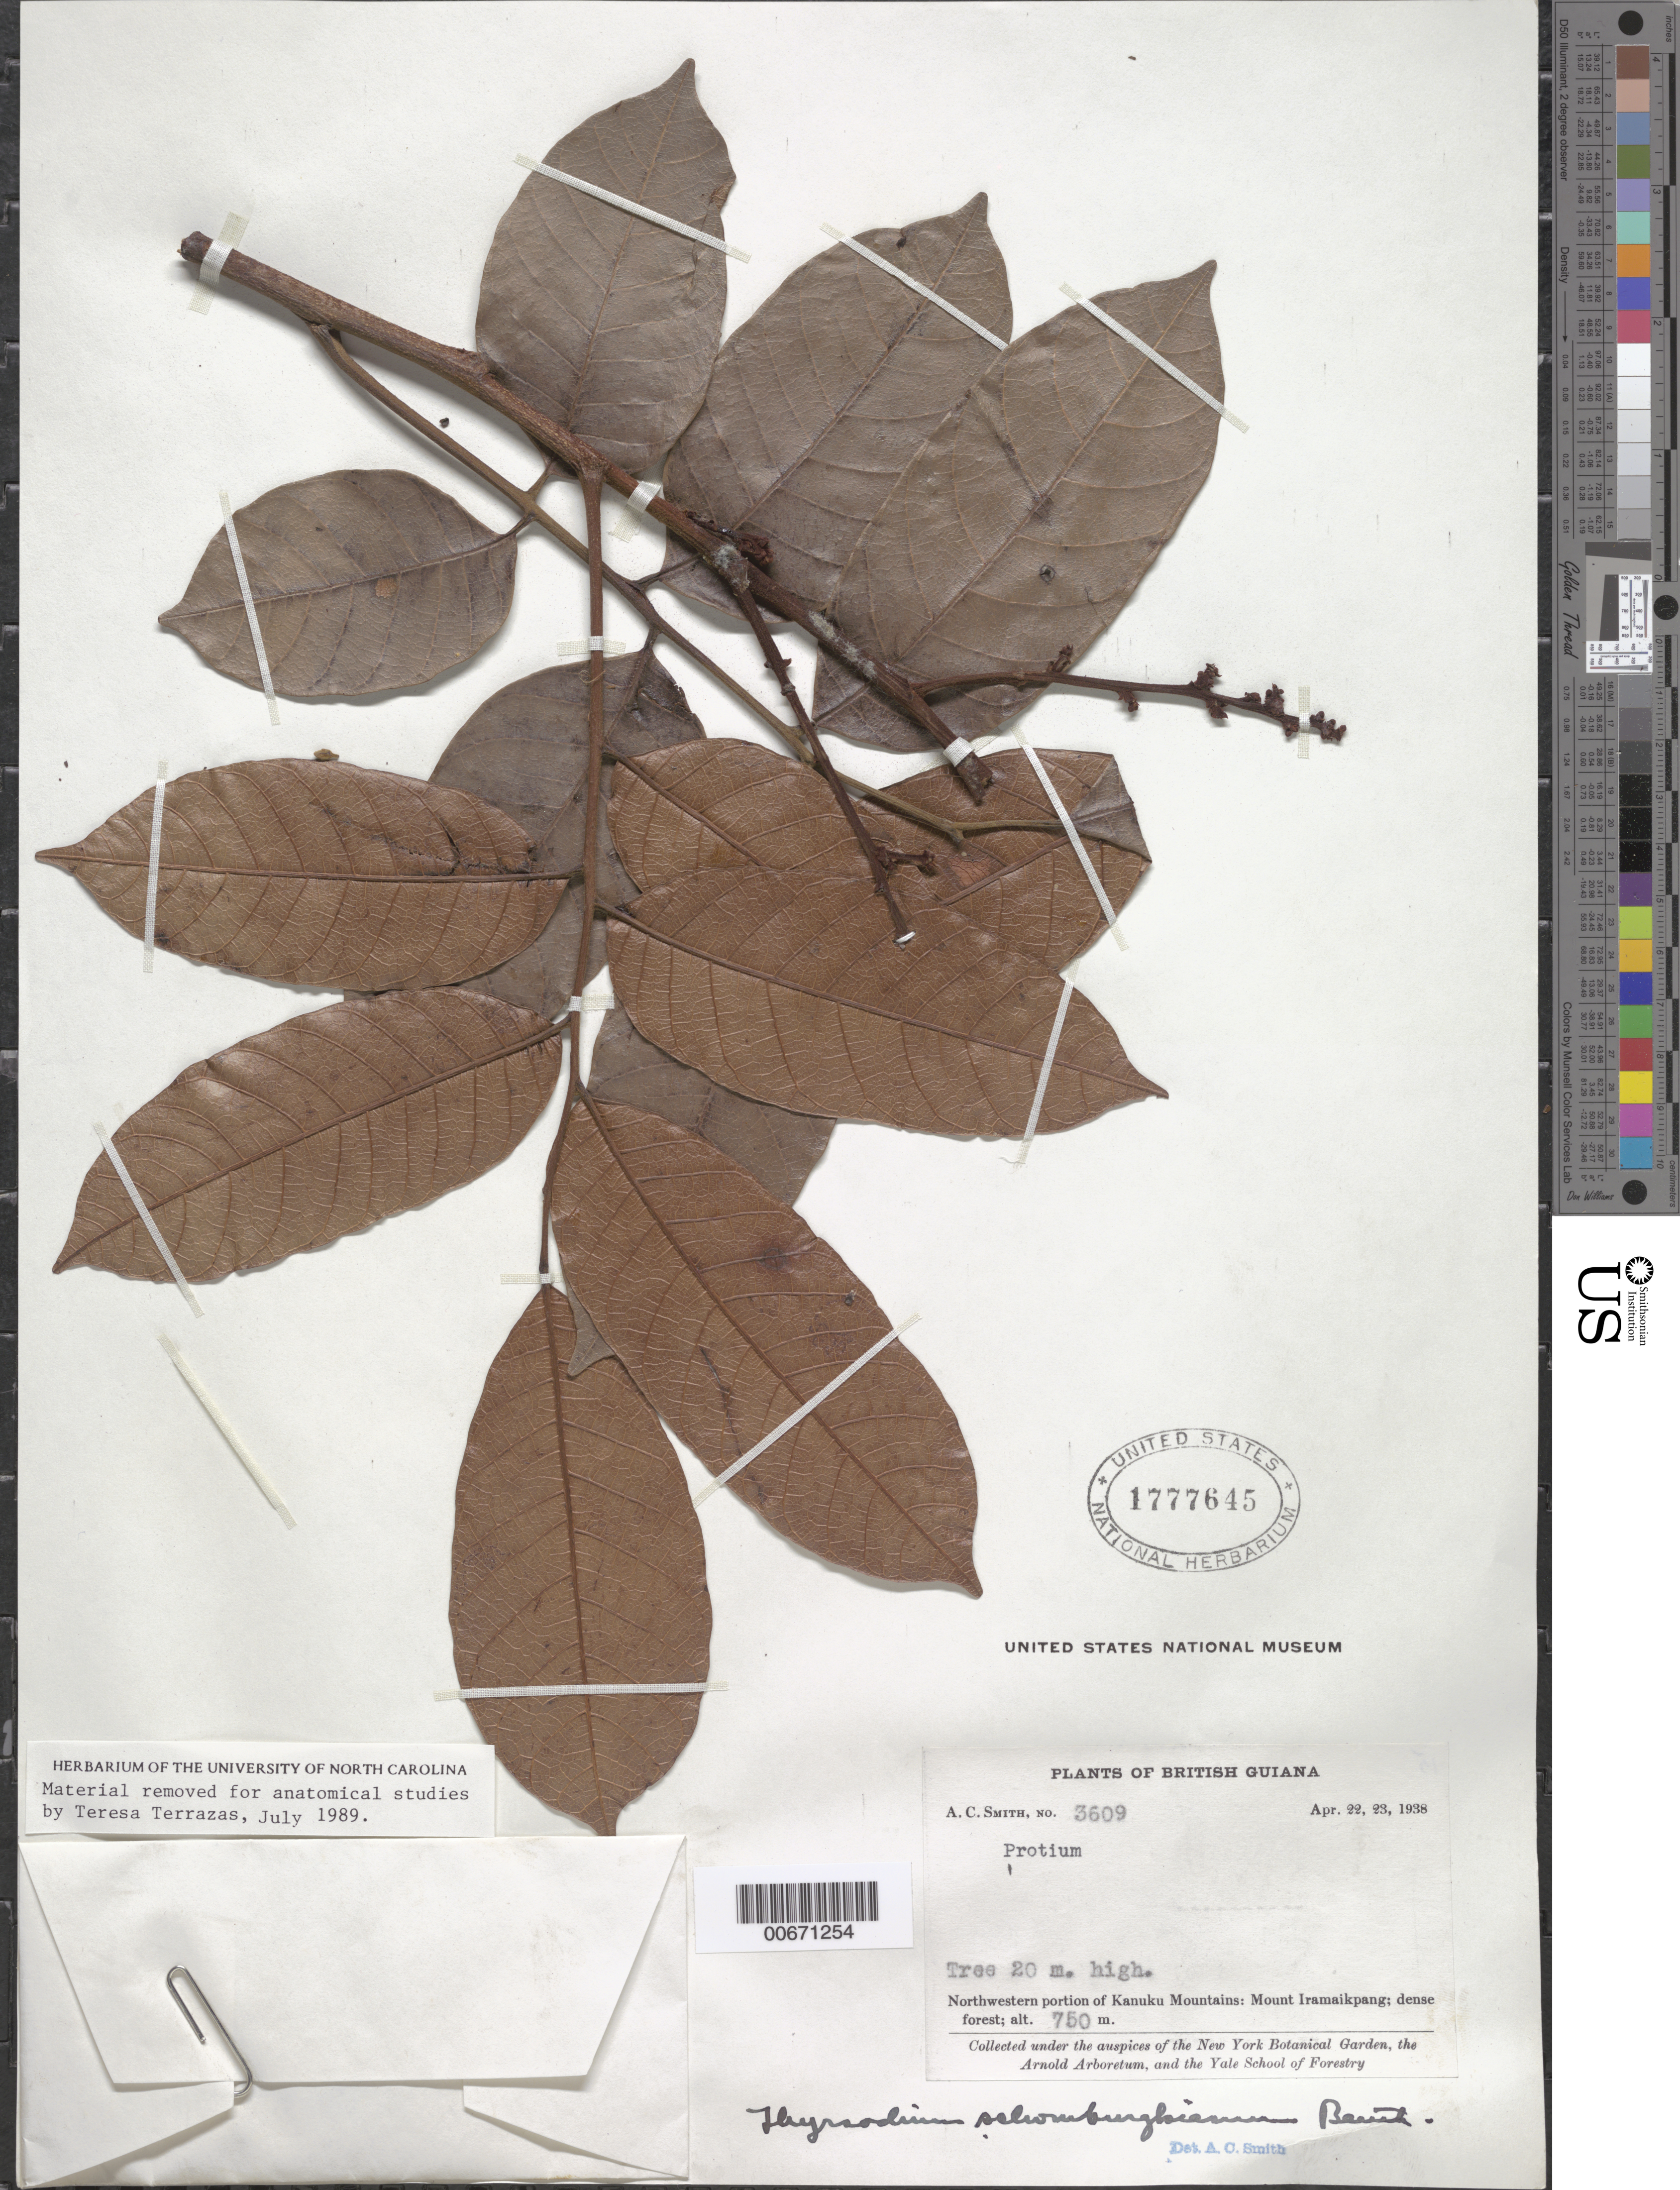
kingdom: Plantae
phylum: Tracheophyta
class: Magnoliopsida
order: Sapindales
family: Anacardiaceae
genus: Thyrsodium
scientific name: Thyrsodium schomburgkianum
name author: Benth.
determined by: Smith, A. C.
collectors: A. C. Smith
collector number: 3609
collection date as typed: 22-Apr-38 to 23-Apr-38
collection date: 1938-04-22/1938-04-23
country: Guyana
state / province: U. Takutu-U. Essequibo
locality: Kanuku Mts., NW portion; Mount Iramaikpang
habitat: Dense forest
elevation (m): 750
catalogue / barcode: US 1777645